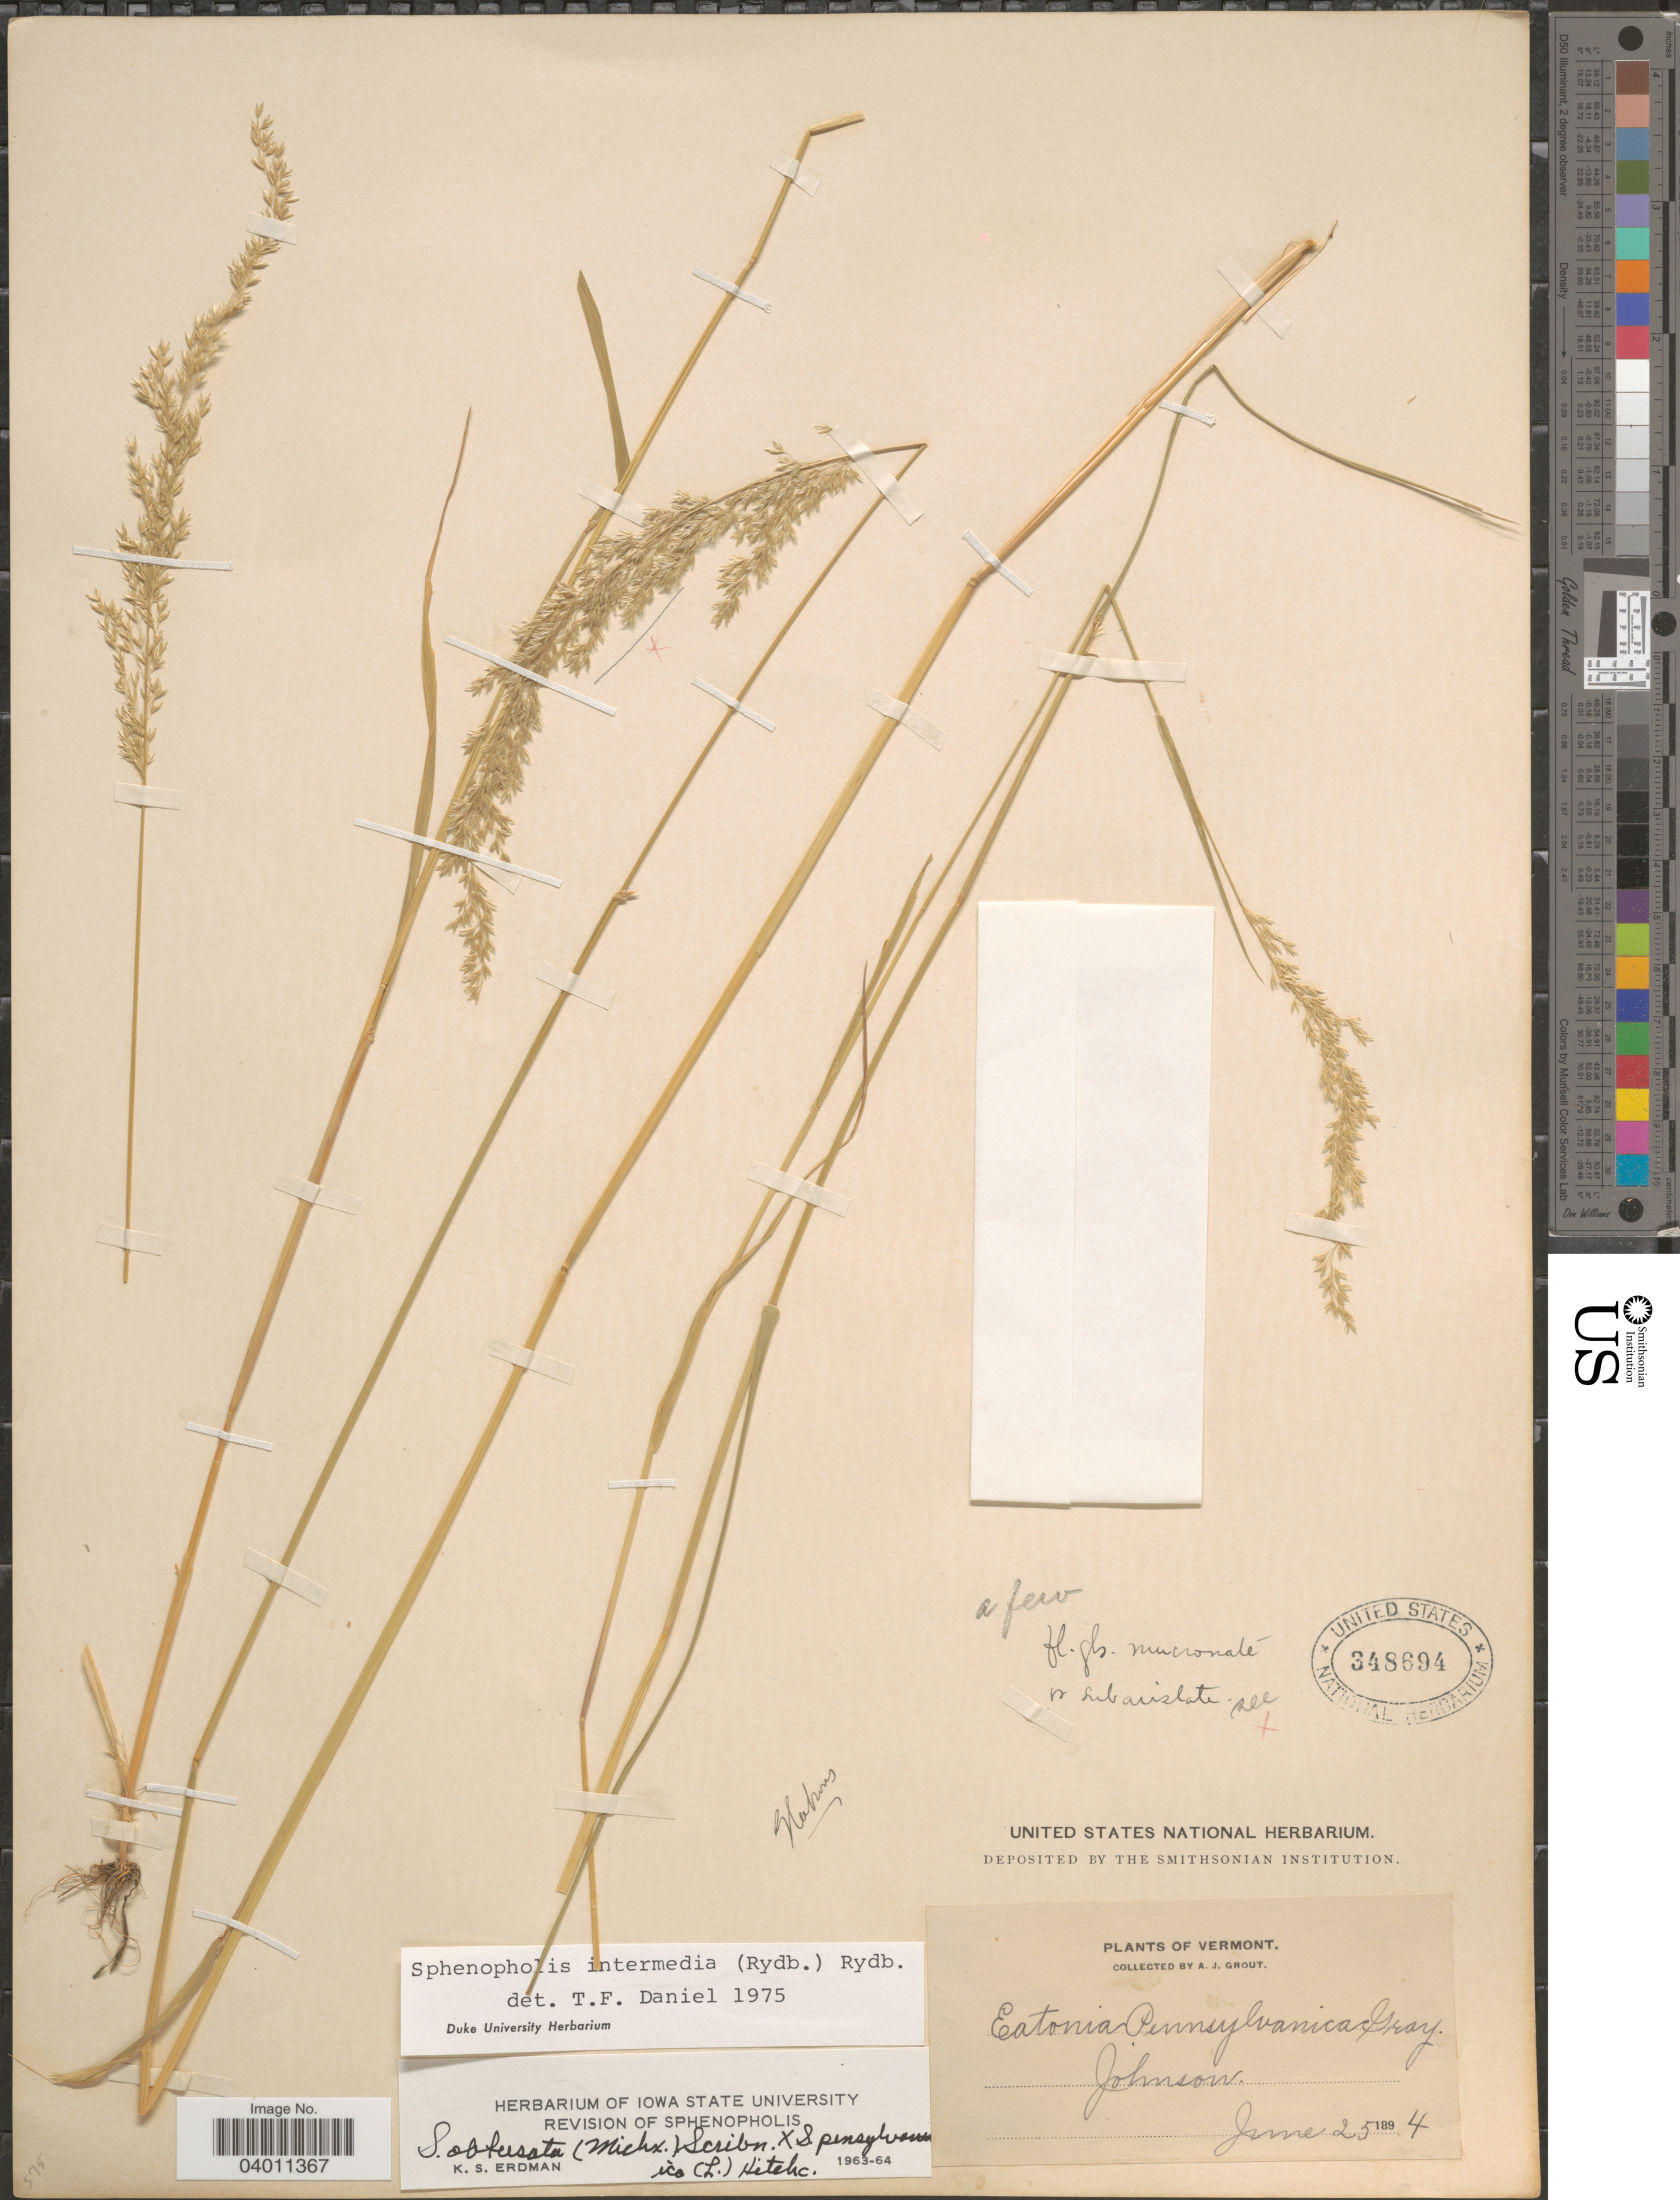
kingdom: Plantae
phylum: Tracheophyta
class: Liliopsida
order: Poales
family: Poaceae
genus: Sphenopholis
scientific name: Sphenopholis intermedia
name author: (Rydb.) Rydb.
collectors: A. J. Grout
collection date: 1894-06-25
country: United States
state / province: Vermont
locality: Johnson.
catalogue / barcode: US 348694